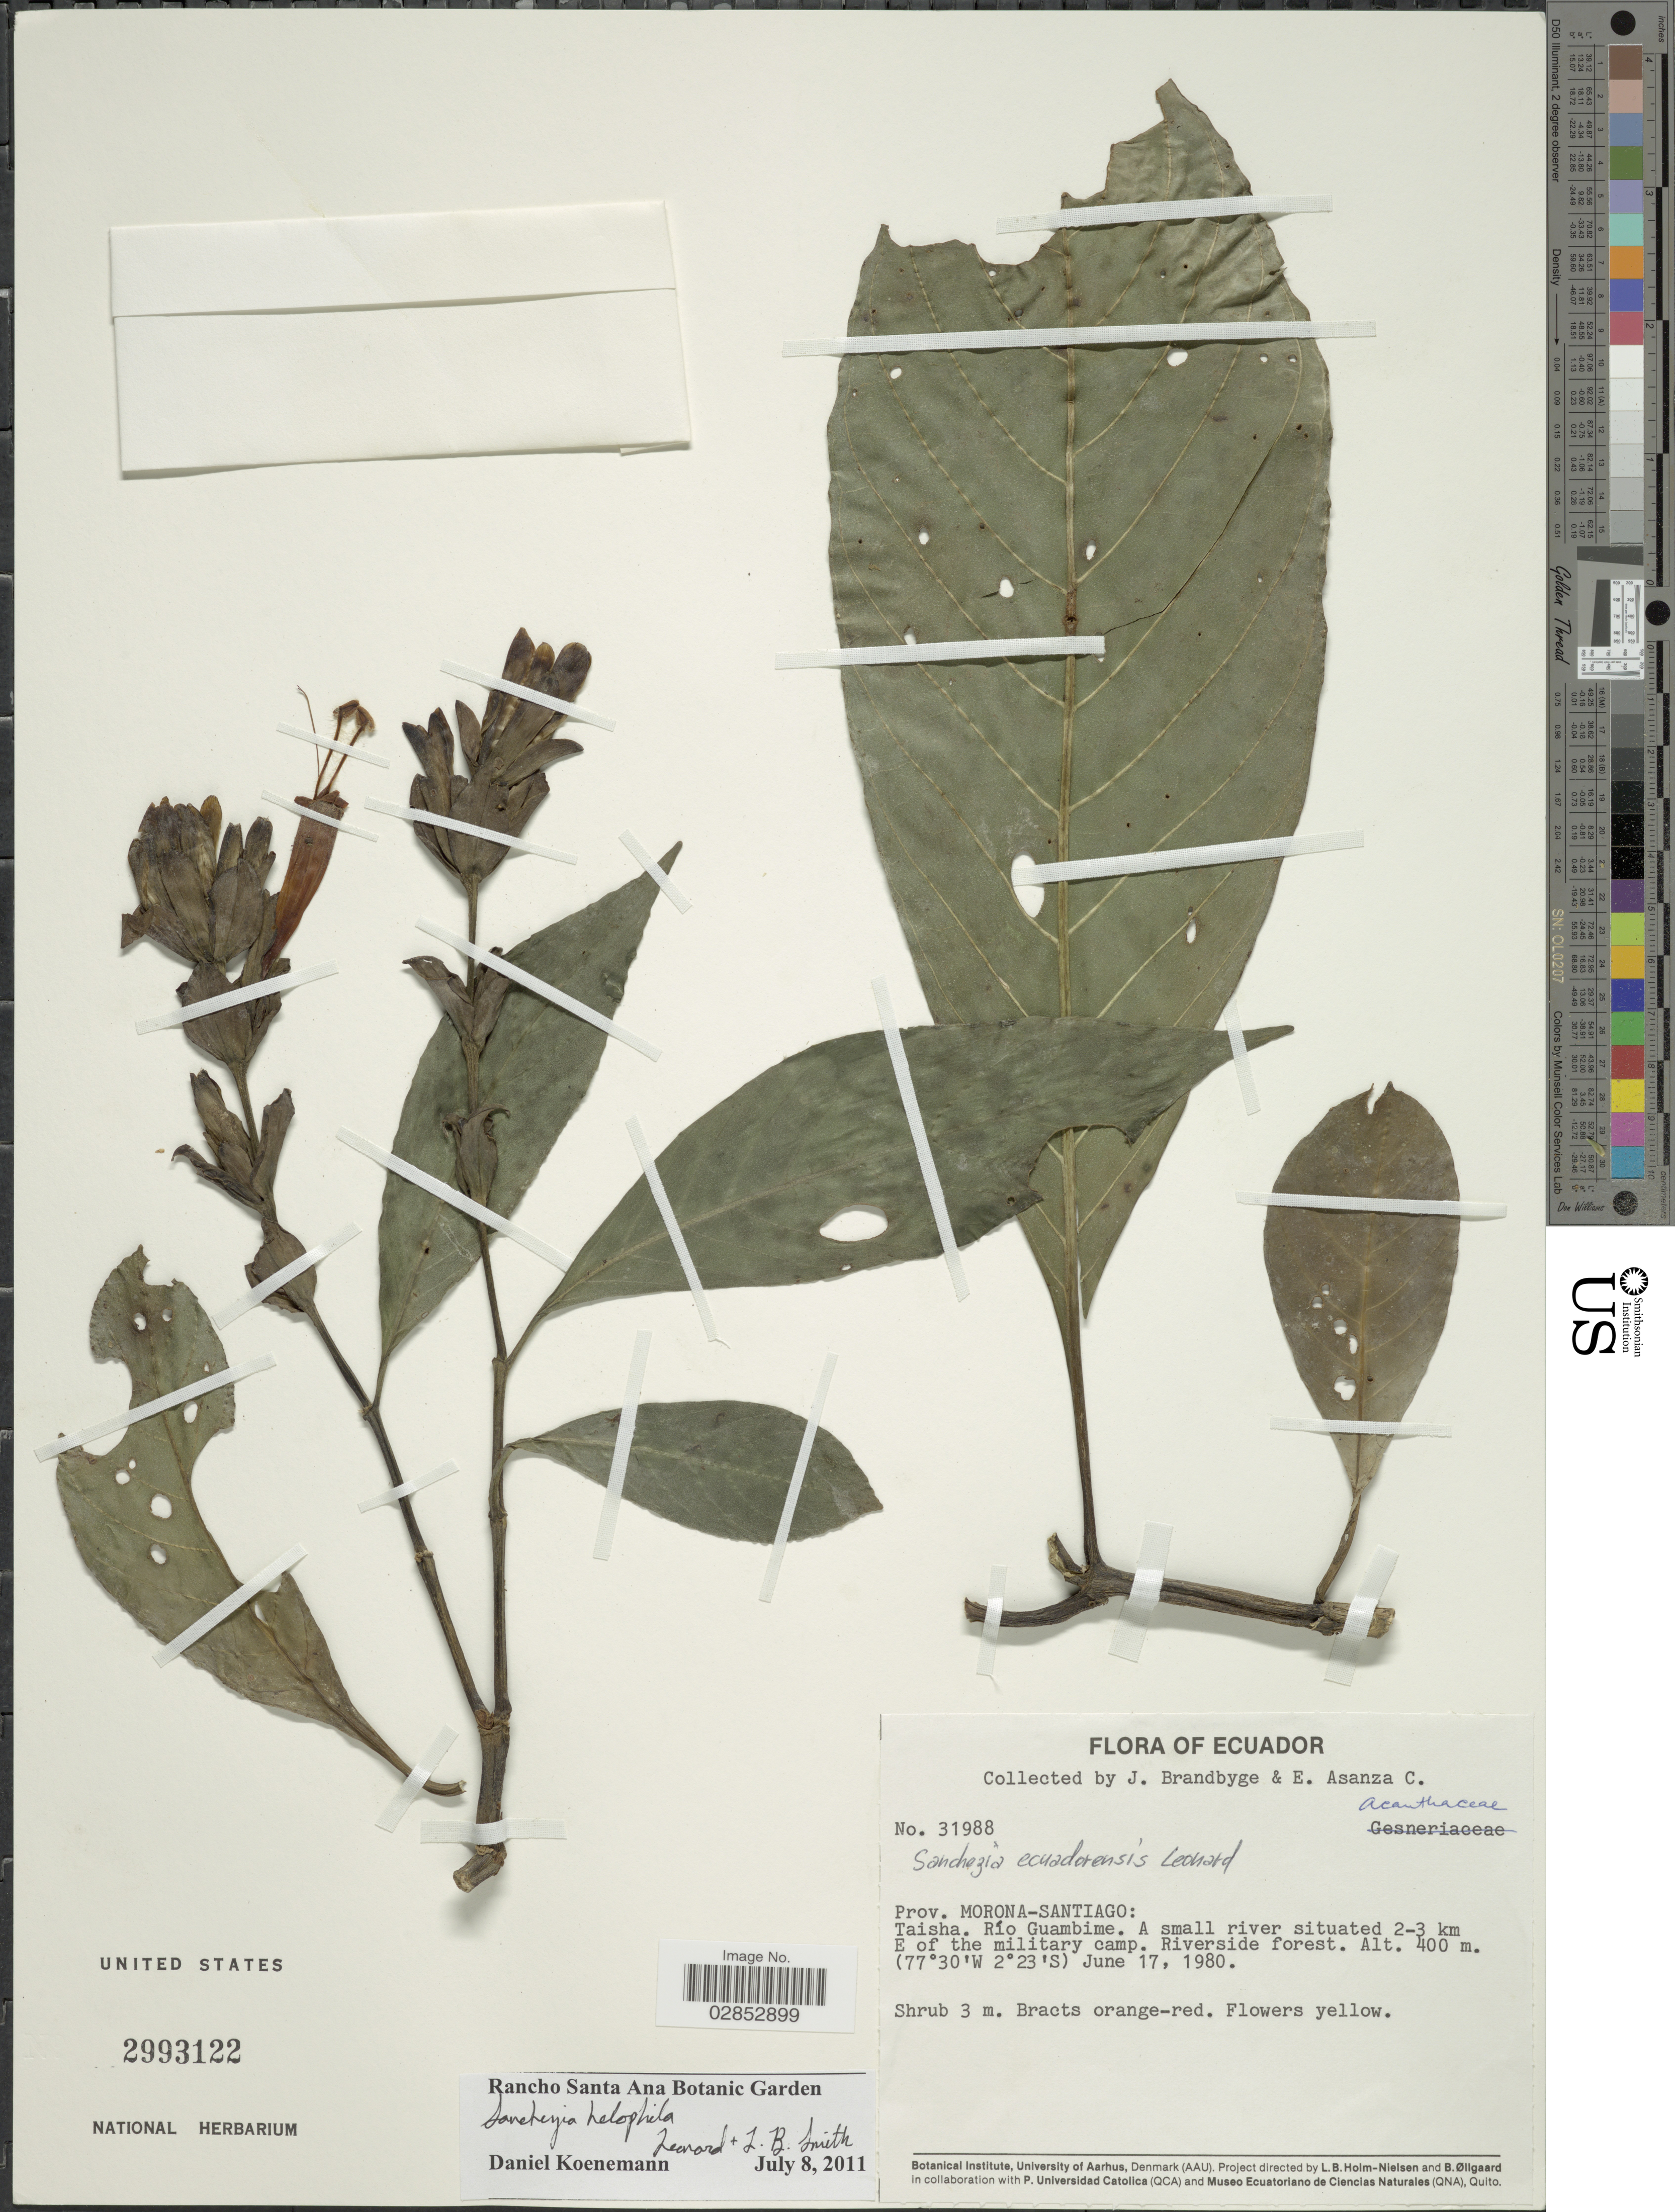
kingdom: Plantae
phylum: Tracheophyta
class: Magnoliopsida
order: Lamiales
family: Acanthaceae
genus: Sanchezia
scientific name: Sanchezia ecuadorensis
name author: Leonard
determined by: Azevedo, Igor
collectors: J. Brandbyge & E. Asanza C.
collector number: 31988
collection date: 1980-06-17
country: Ecuador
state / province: Morona-Santiago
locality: Taisha. Río Guambine. A small river situated 2-3 km E of the military camp.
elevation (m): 400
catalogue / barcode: US 2993122